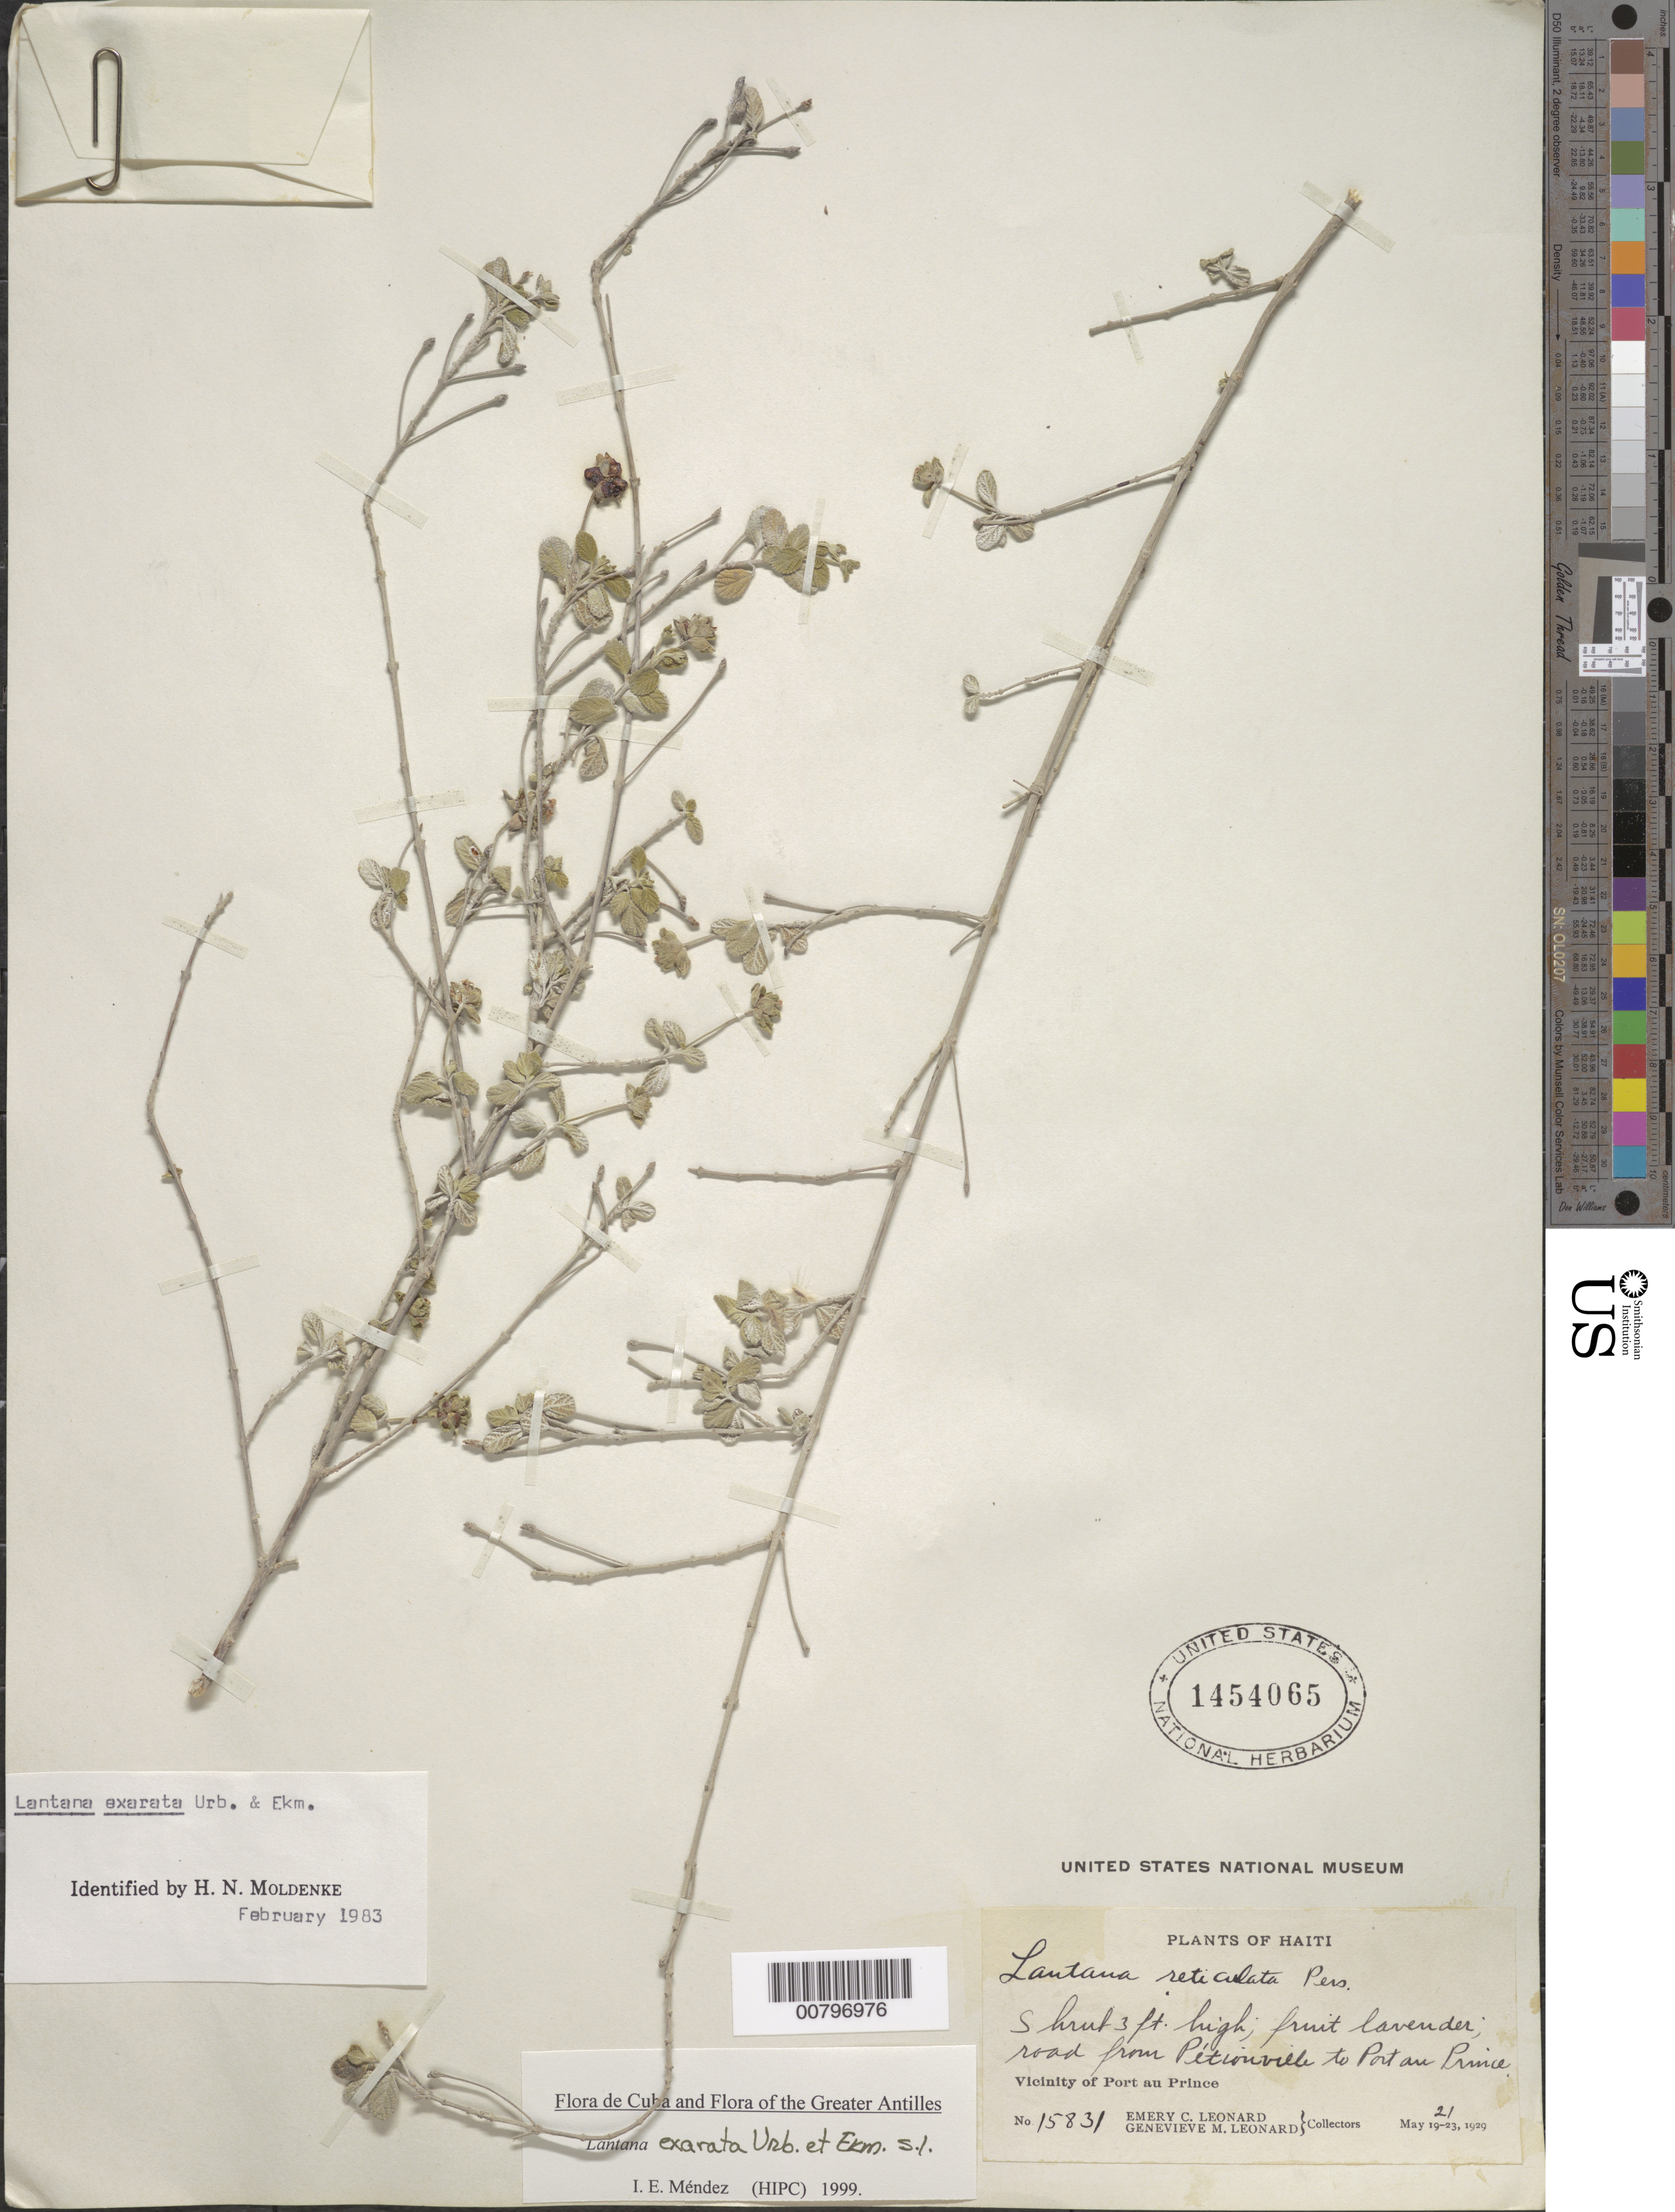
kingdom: Plantae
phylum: Tracheophyta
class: Magnoliopsida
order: Lamiales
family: Verbenaceae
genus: Lantana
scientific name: Lantana exarata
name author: Urb. & Ekman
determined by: Méndez, Isidro E., (HIPC)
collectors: E. C. Leonard & G. M. Leonard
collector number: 15831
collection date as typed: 21 May 1929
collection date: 1929-05-21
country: Haiti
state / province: Ouest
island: Hispaniola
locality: Road from Pétionville to Port au Prince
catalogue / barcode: US 1454065